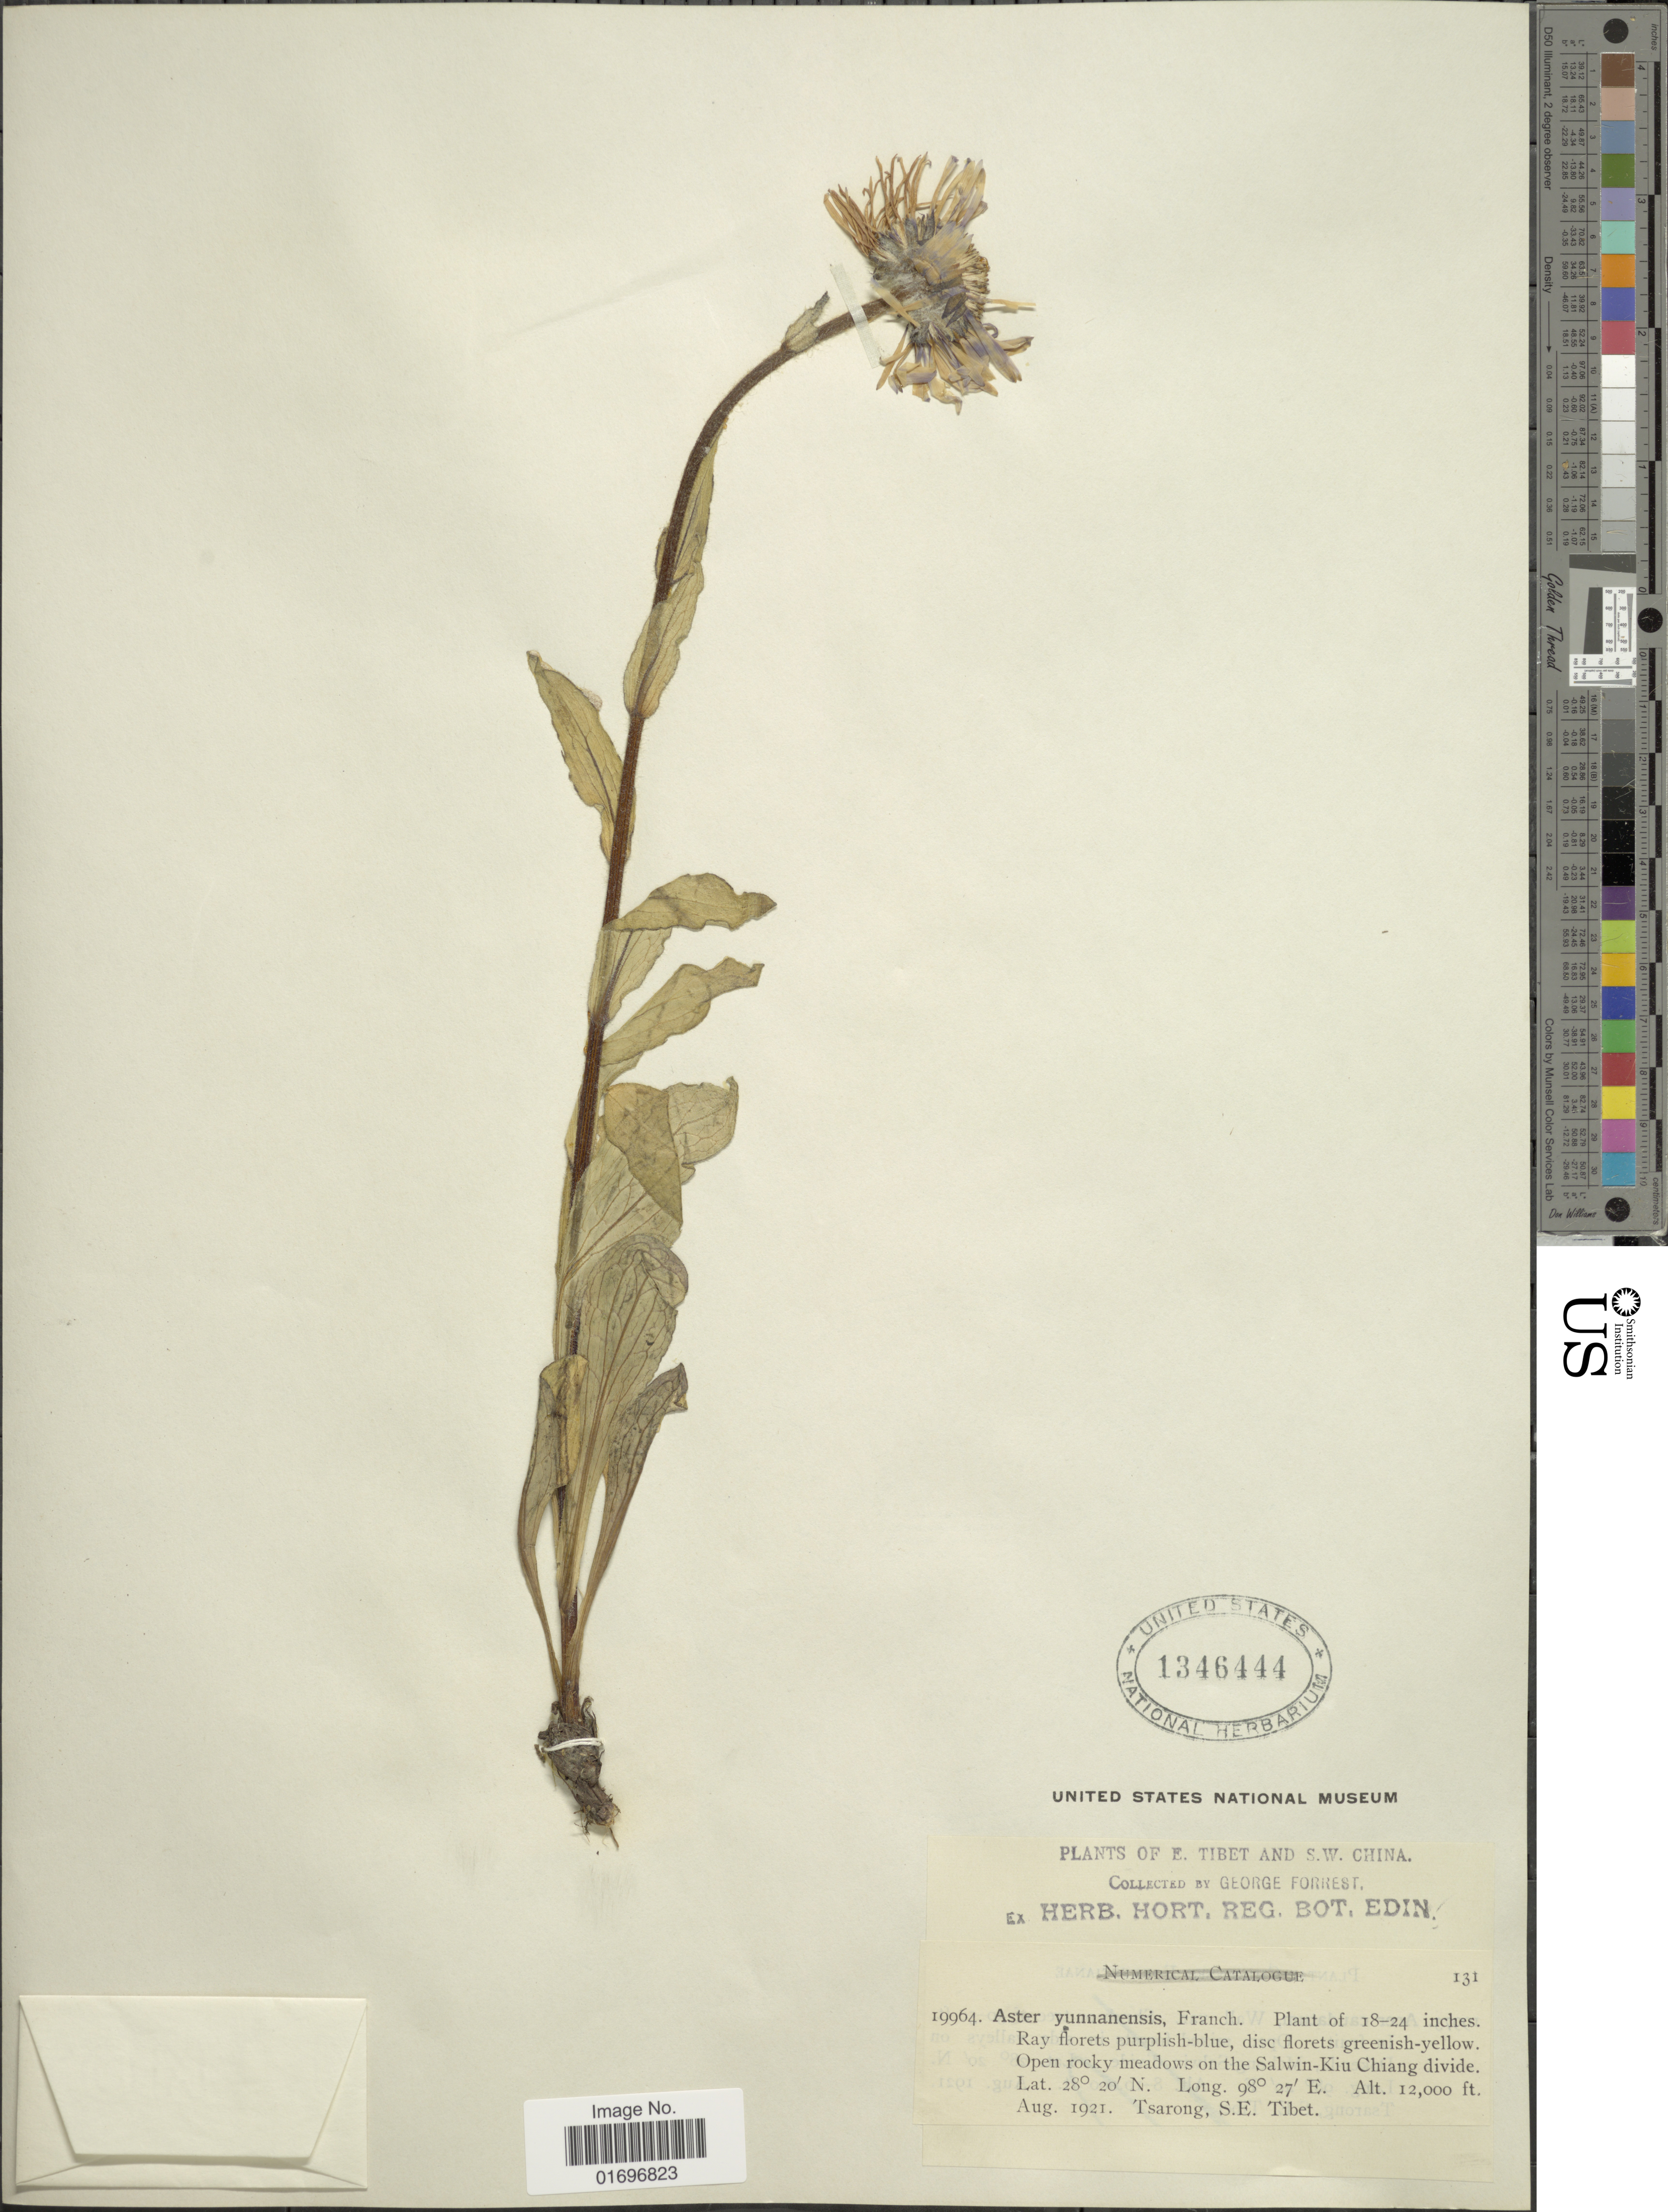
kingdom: Plantae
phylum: Tracheophyta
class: Magnoliopsida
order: Asterales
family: Asteraceae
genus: Aster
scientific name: Aster yunnanensis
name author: Franch.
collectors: G. Forrest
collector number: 19964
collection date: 1921-08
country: China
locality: E. Tibet and S.W. China. Open rocky meadows on the Salwin-Kiu Chiang divide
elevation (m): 3658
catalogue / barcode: US 1346444